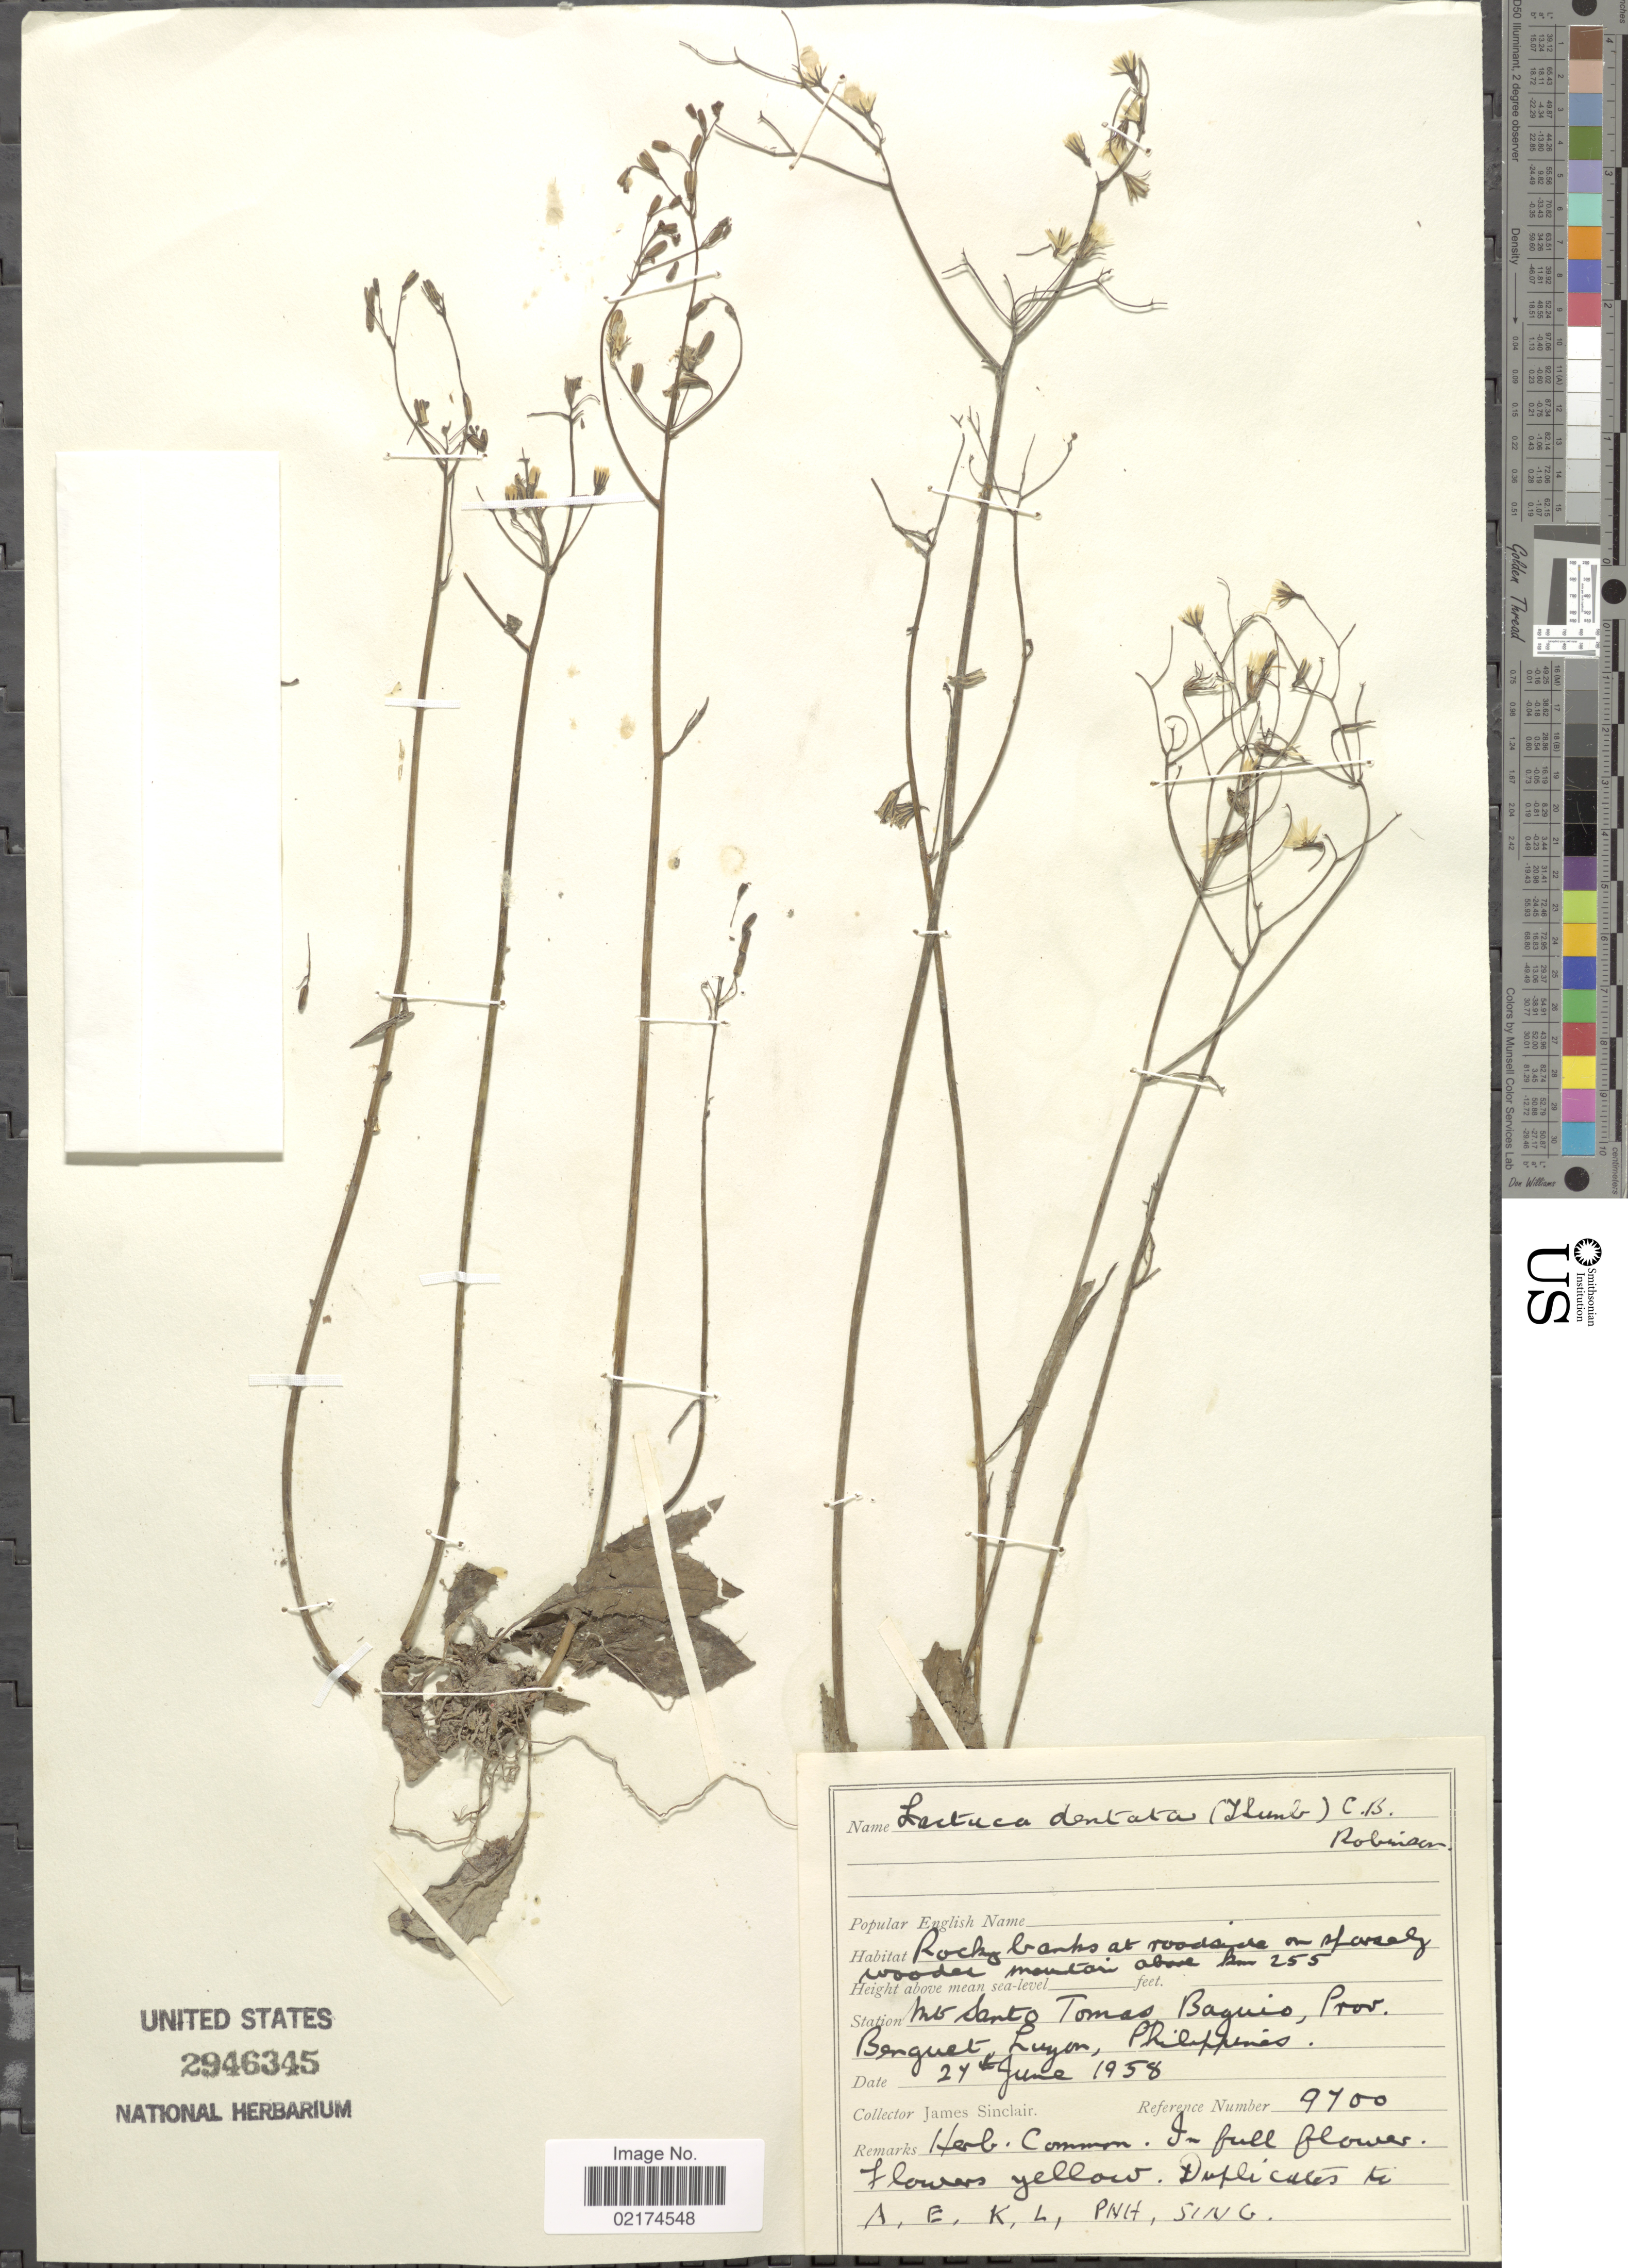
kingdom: Plantae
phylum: Tracheophyta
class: Magnoliopsida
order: Asterales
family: Asteraceae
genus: Ixeridium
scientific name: Ixeridium dentatum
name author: (Thunb.) Tzvelev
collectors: J. Sinclair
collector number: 9700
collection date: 1958-06-24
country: Philippines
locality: Mo Santo Tomas Baguio, Prov. Benguet, Luzon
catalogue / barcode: US 2946345